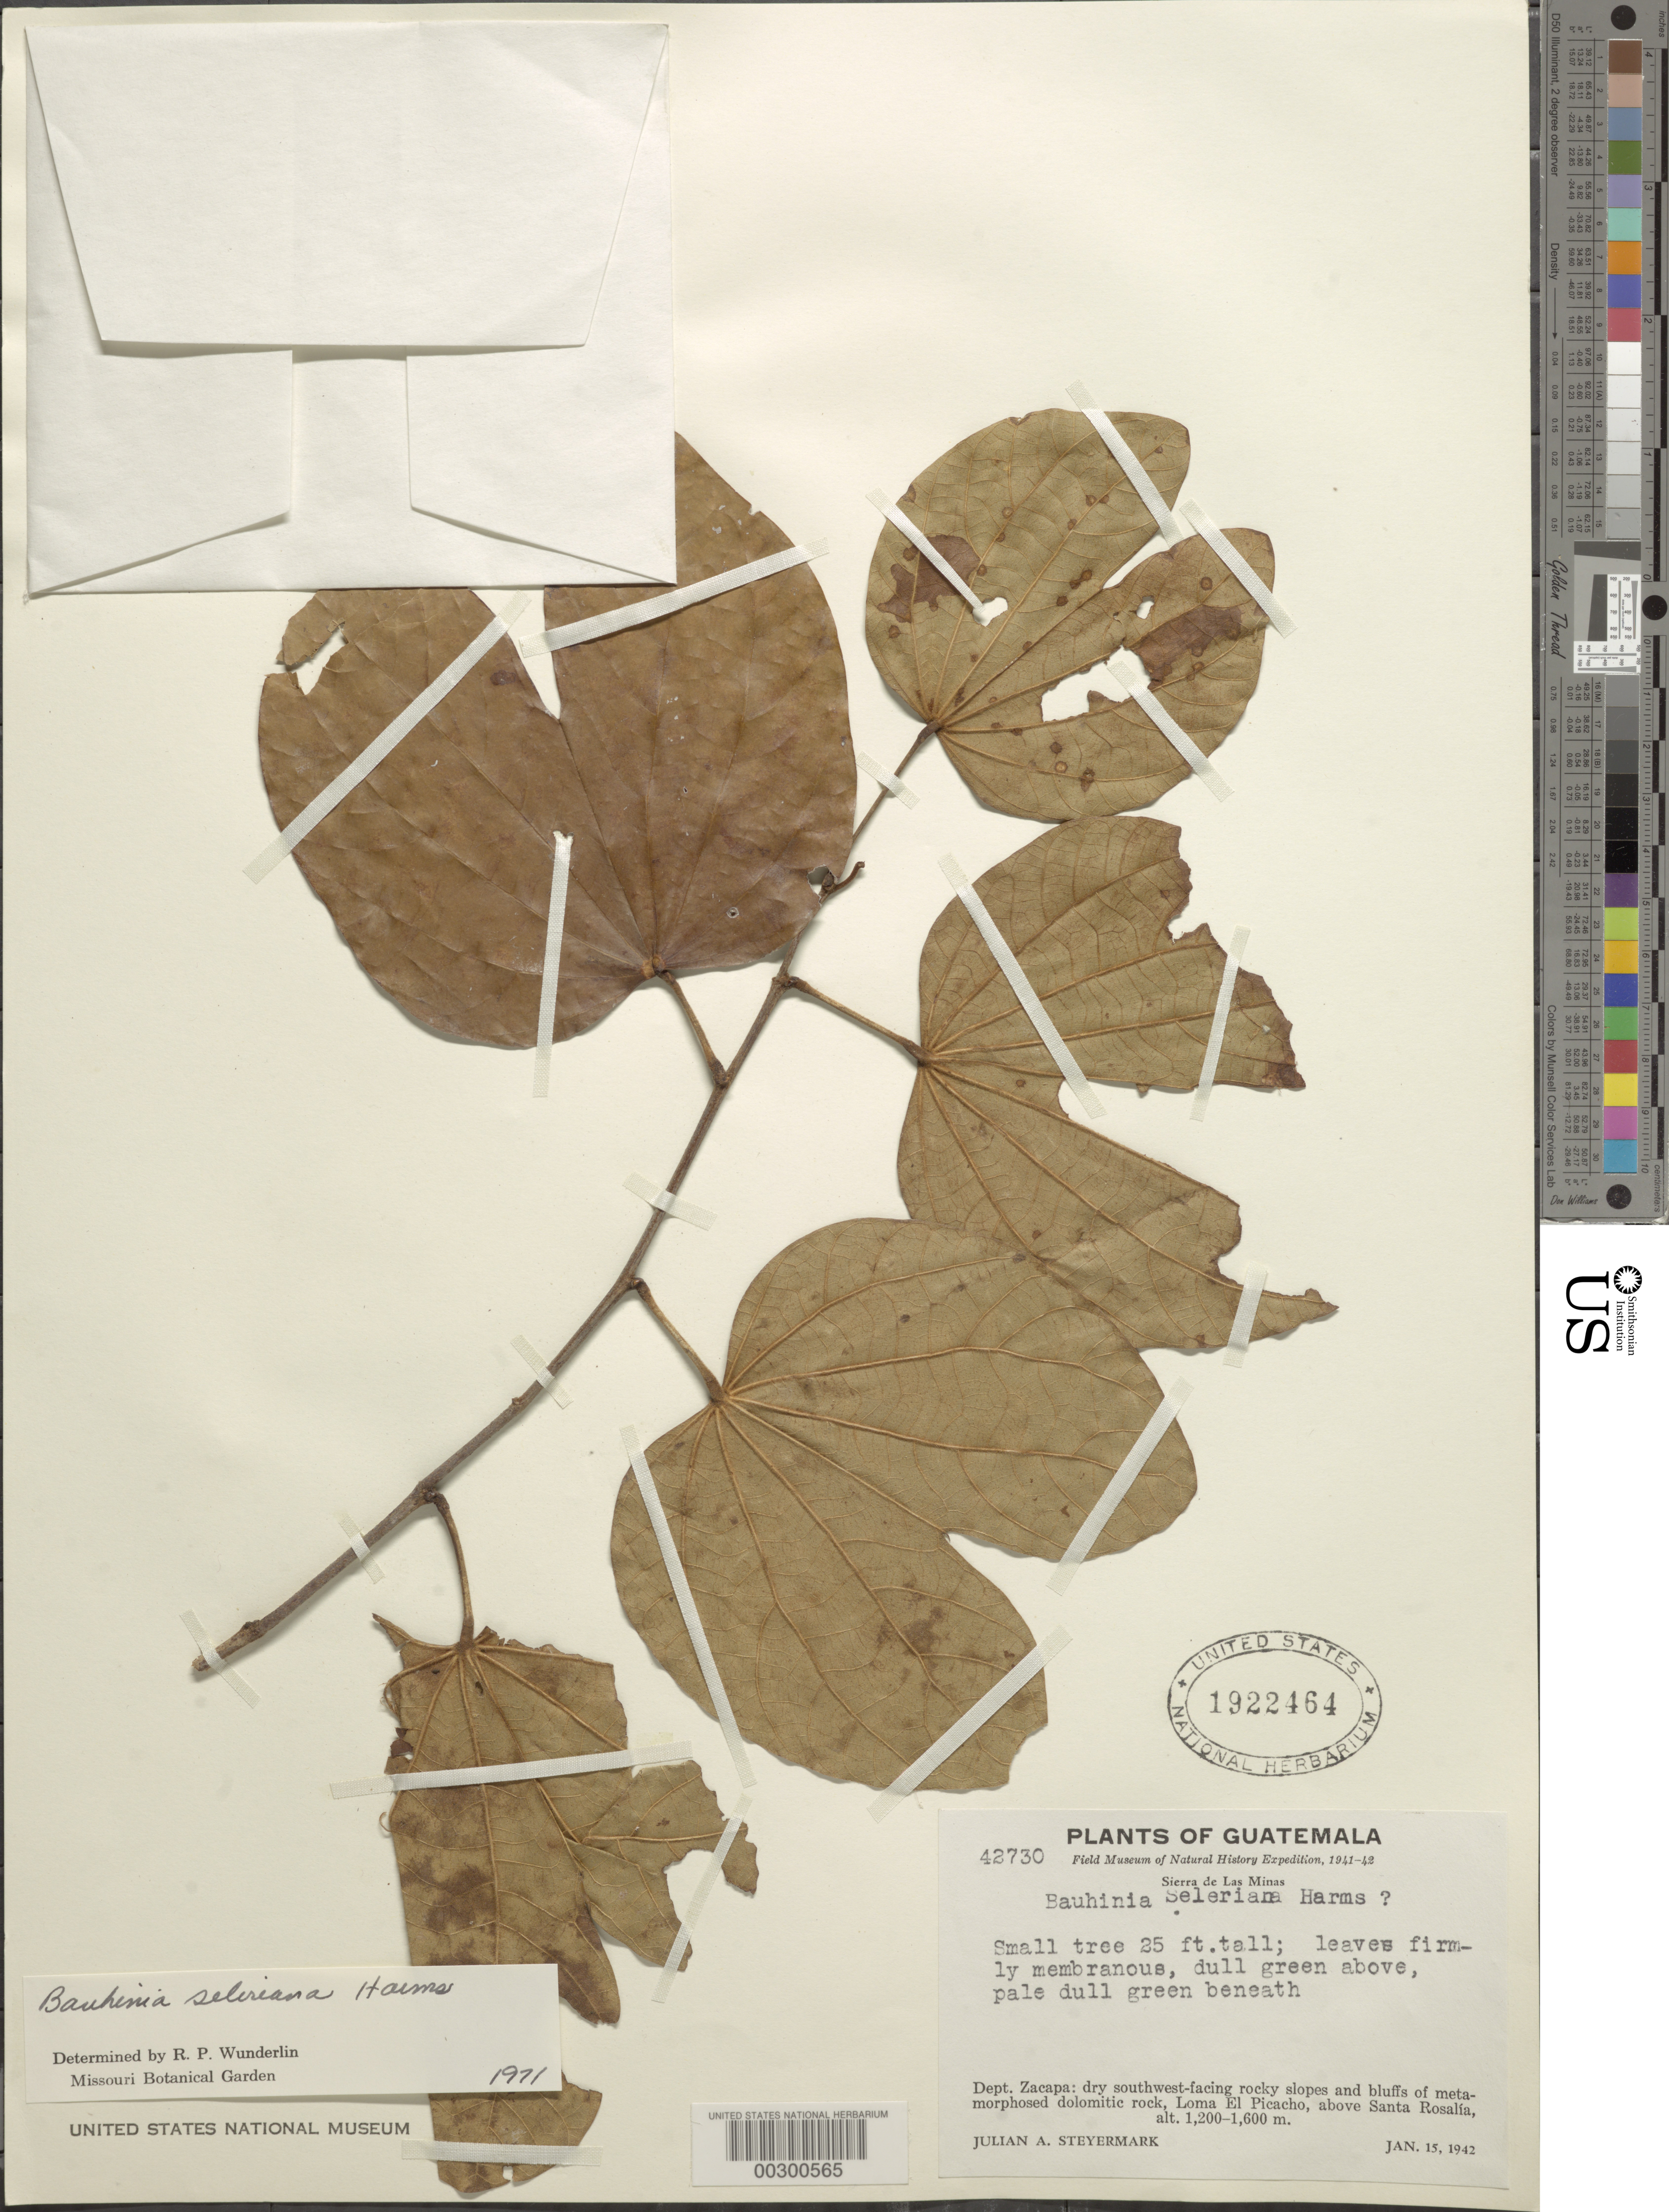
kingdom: Plantae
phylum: Tracheophyta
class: Magnoliopsida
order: Fabales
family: Fabaceae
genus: Bauhinia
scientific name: Bauhinia seleriana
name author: Harms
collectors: J. Steyermark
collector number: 42730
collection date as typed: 15 Jan 1942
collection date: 1942-01-15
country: Guatemala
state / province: Zacapa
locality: Loma el picacho above Santa Rosalia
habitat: Dry slopes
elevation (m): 1200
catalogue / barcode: US 1922464